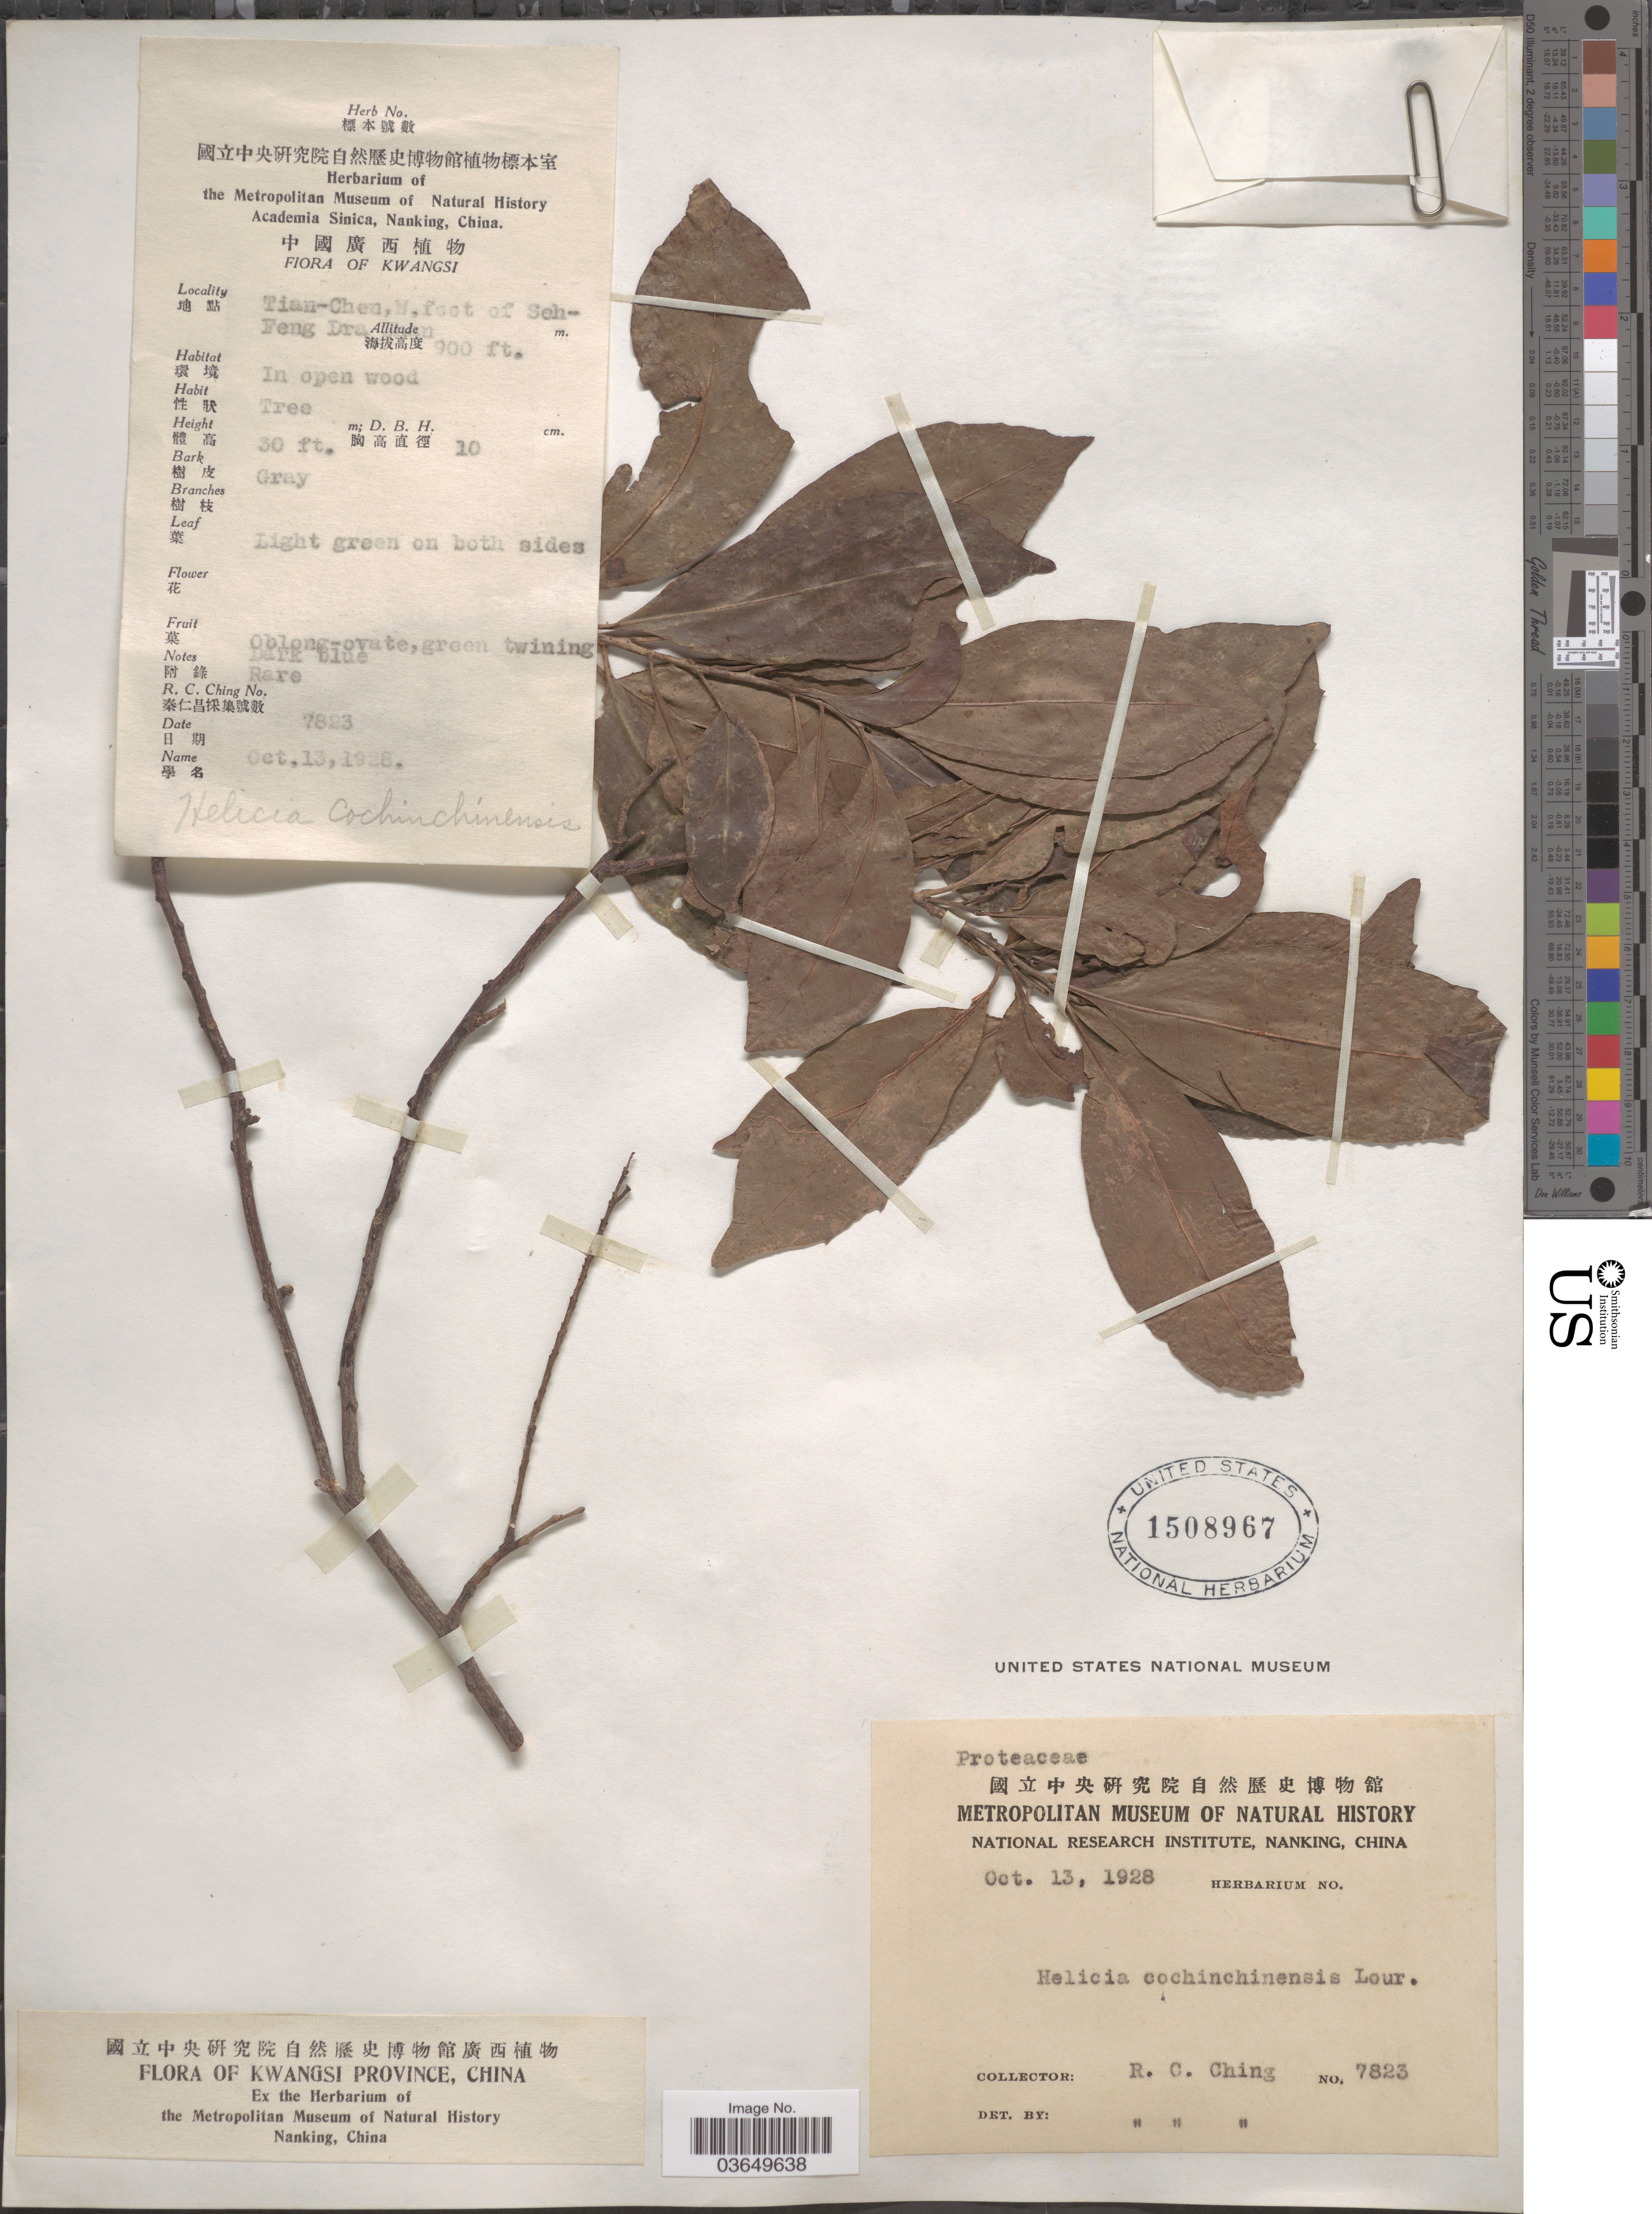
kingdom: Plantae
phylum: Tracheophyta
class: Magnoliopsida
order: Proteales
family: Proteaceae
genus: Helicia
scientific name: Helicia cochinchinensis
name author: Lour.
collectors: R. C. Ching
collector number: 7823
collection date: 1928-10-13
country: China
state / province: Guangxi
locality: Kwangsi Province. Tian-Chen, N. foot of Seh-Feng Dra [illegible text]n.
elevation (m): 274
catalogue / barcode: US 1508967